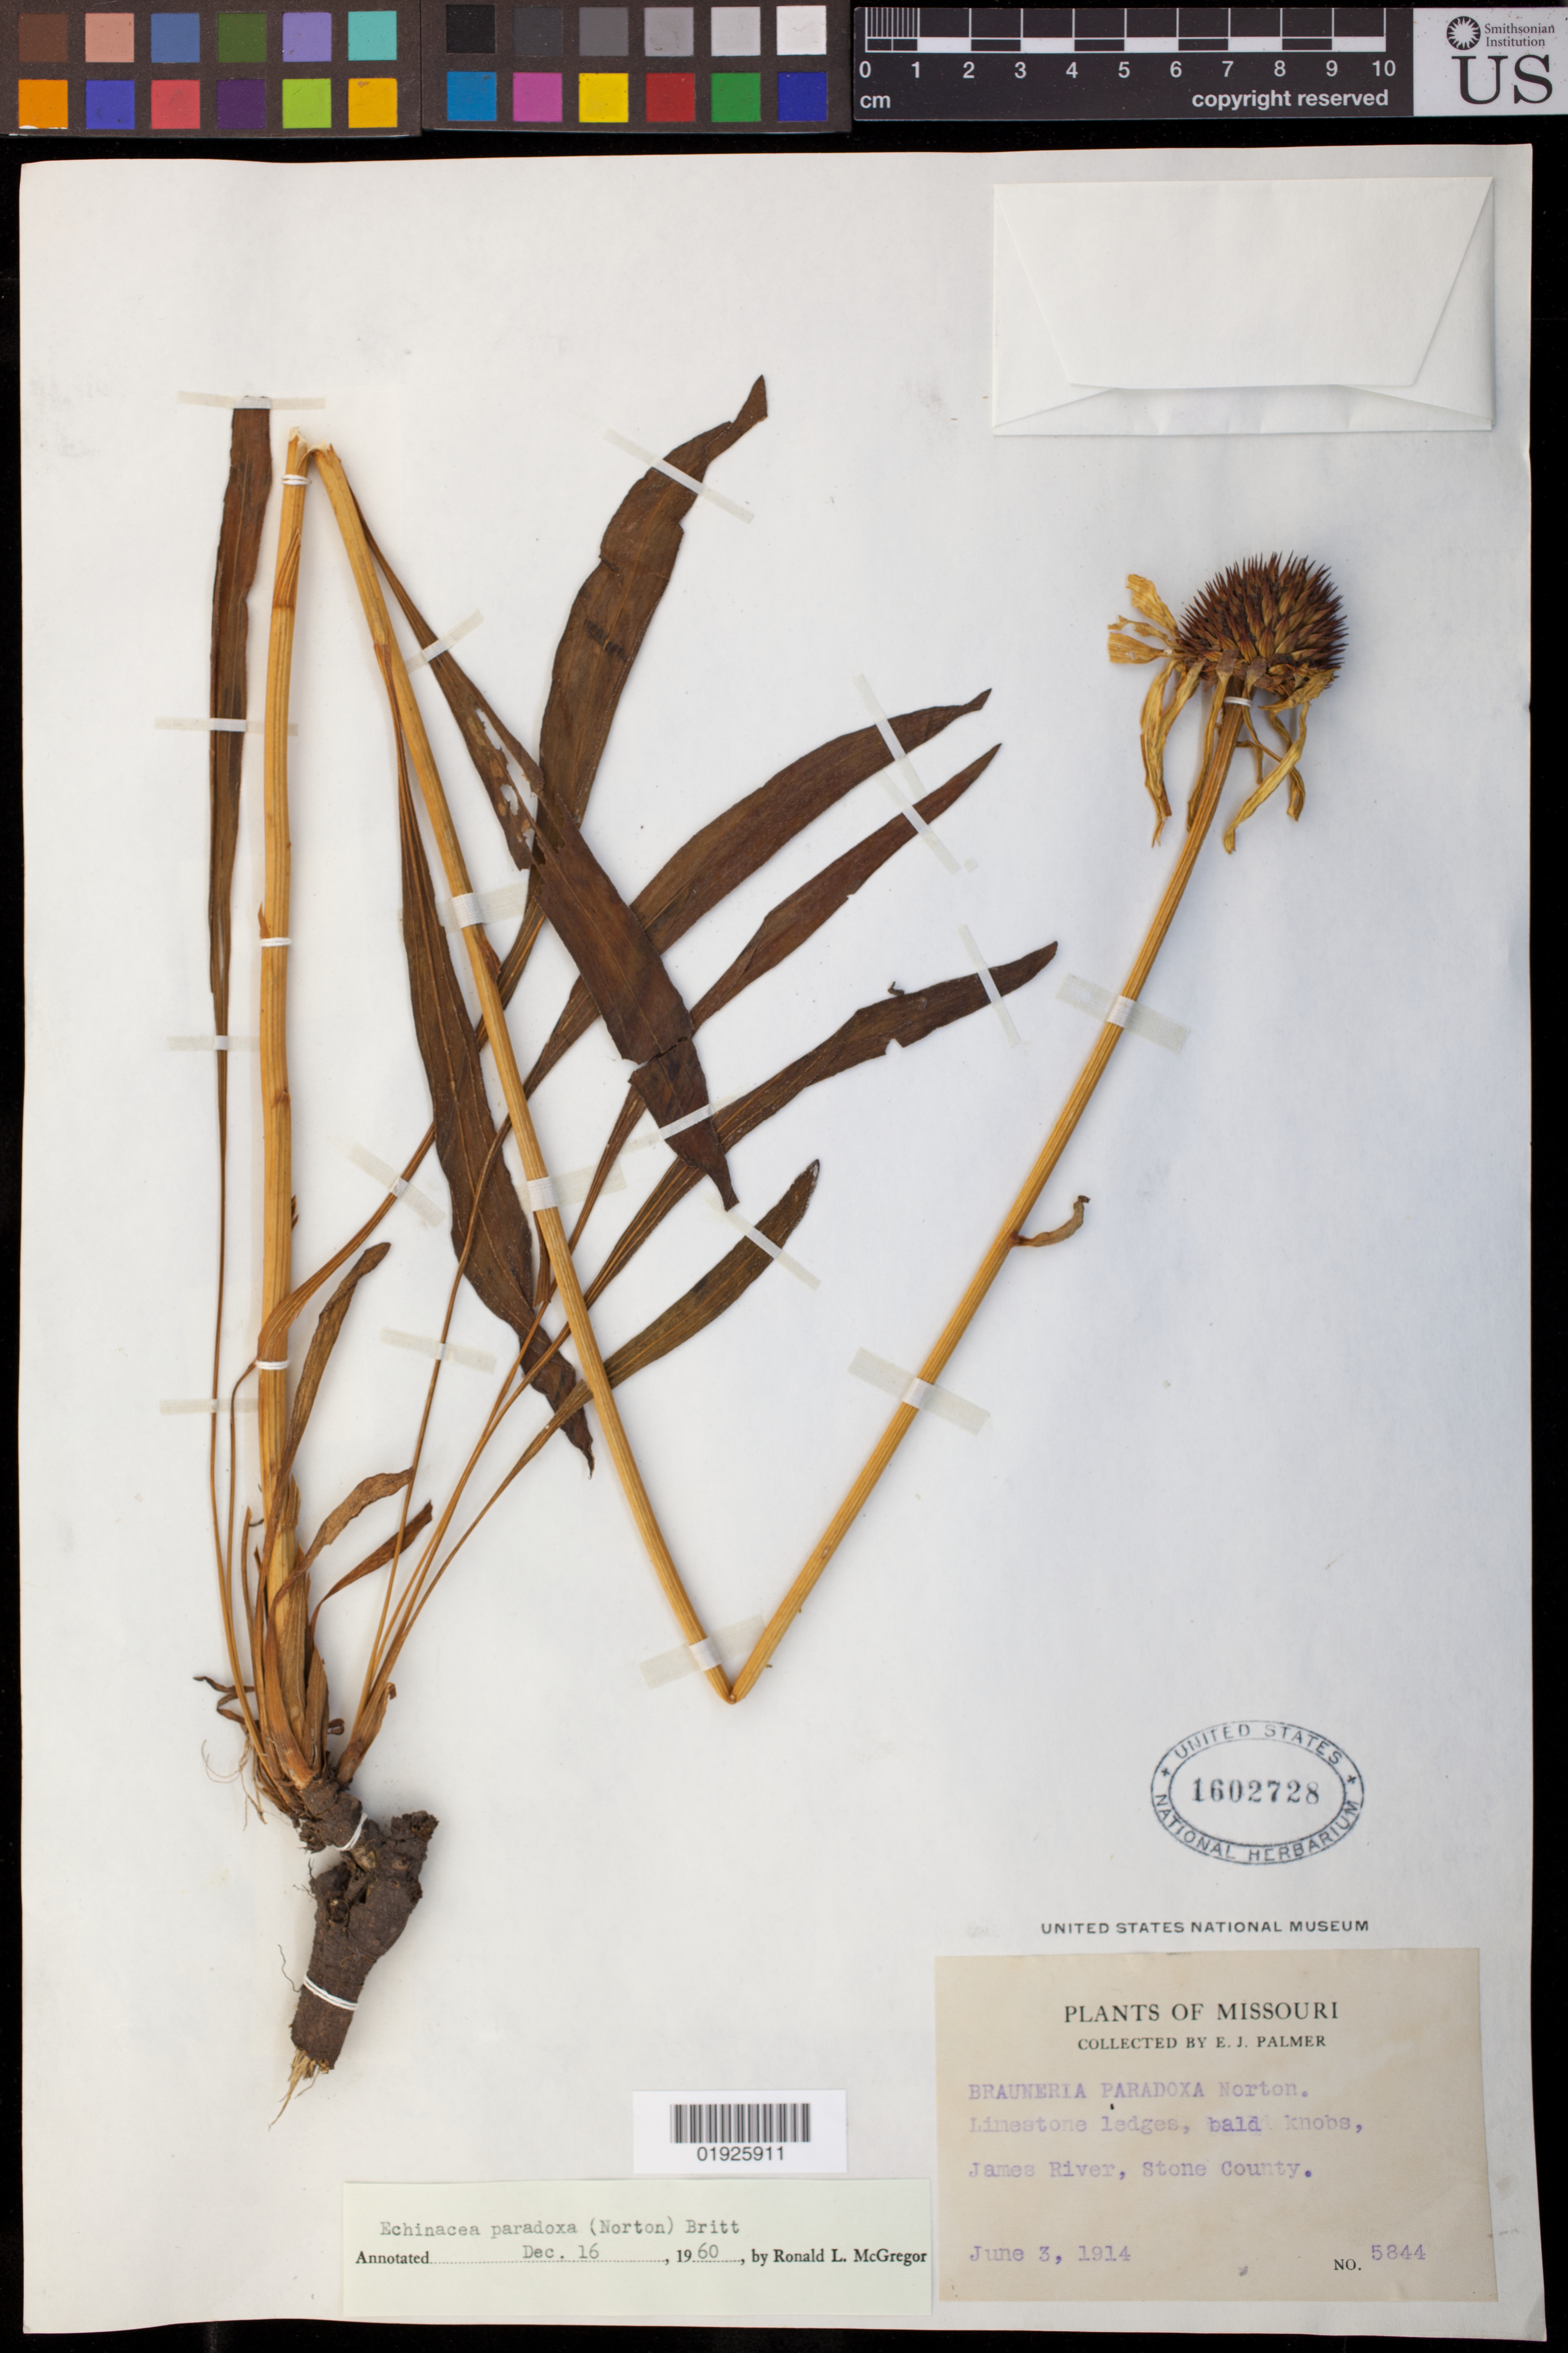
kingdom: Plantae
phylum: Tracheophyta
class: Magnoliopsida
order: Asterales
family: Asteraceae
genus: Echinacea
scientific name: Echinacea paradoxa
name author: (Norton) Britton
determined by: McGregor, R. L.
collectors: E. J. Palmer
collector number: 5844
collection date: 1914-06-03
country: United States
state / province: Missouri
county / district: Stone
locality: James River.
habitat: Limestone ledges, bald knobs.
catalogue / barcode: US 1602728